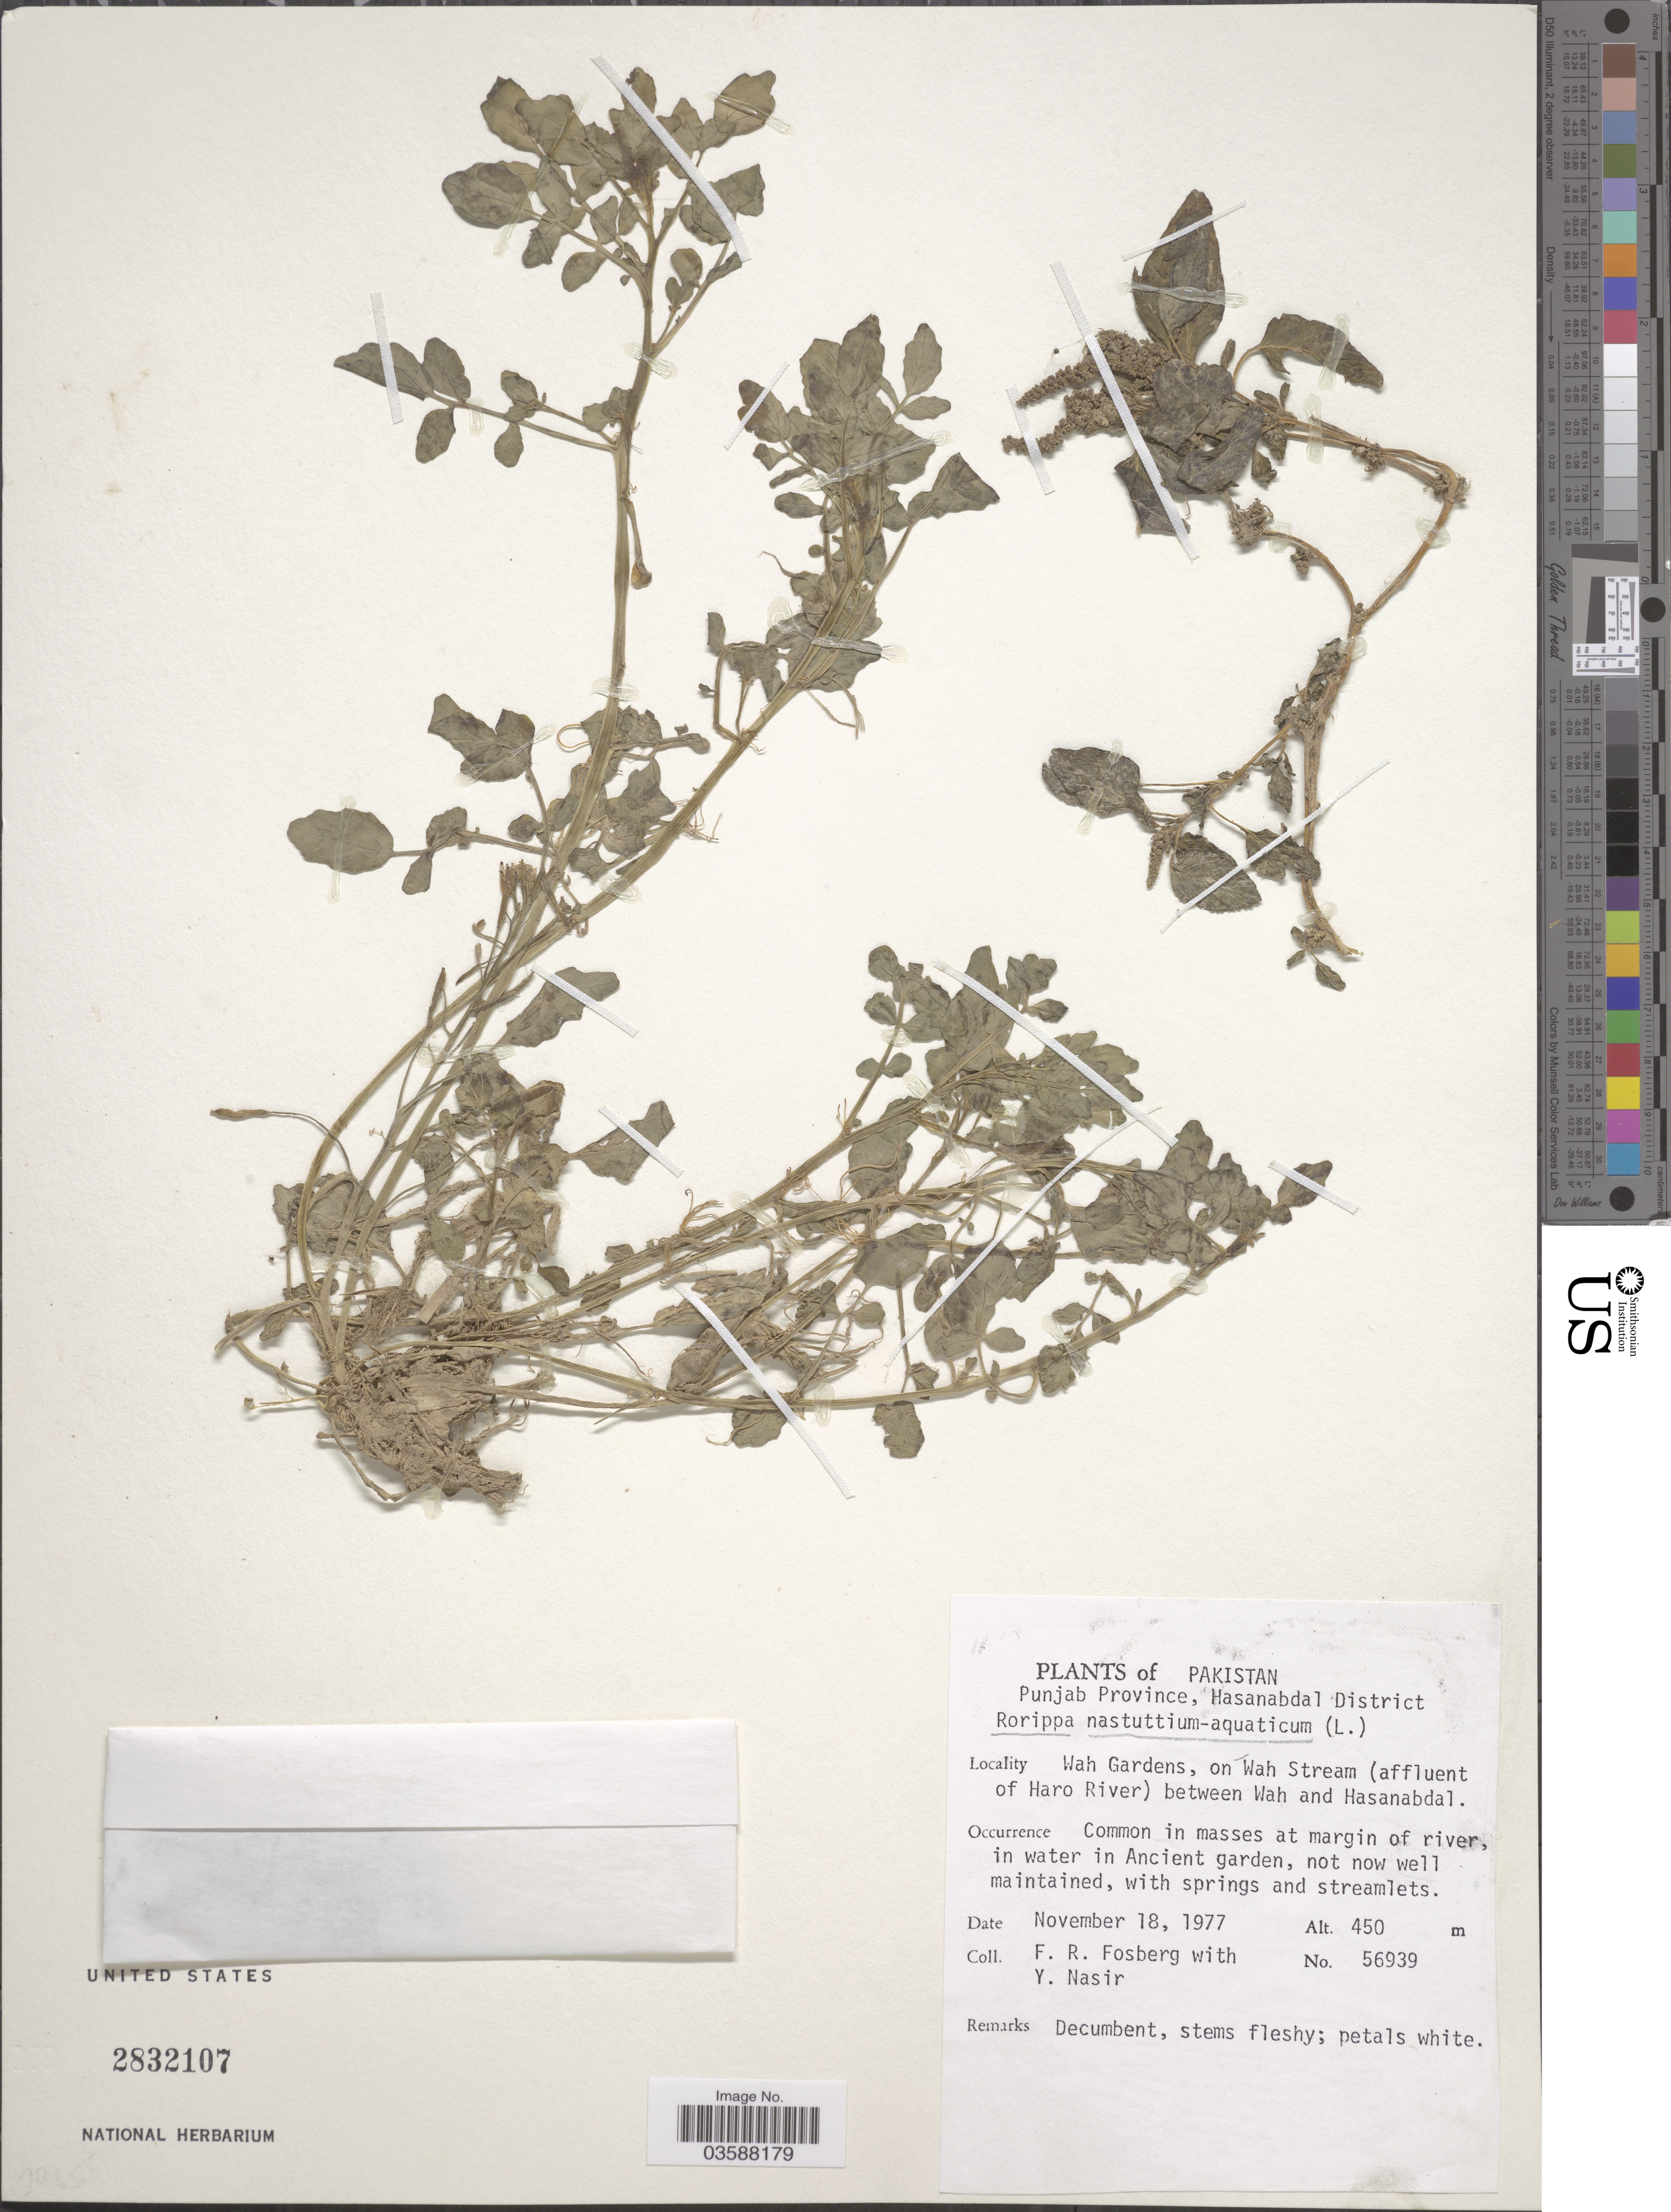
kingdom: Plantae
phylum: Tracheophyta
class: Magnoliopsida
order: Brassicales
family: Brassicaceae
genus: Nasturtium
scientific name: Nasturtium officinale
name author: R. Br.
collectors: F. R. Fosberg & Y. Nasir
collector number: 56939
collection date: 1977-11-18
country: Pakistan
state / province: Punjab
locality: Hasanabdal District. Wah Gardens, on Wah Stream (affluent of Haro River) between Wah and Hasanabdal.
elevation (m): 450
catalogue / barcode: US 2832107